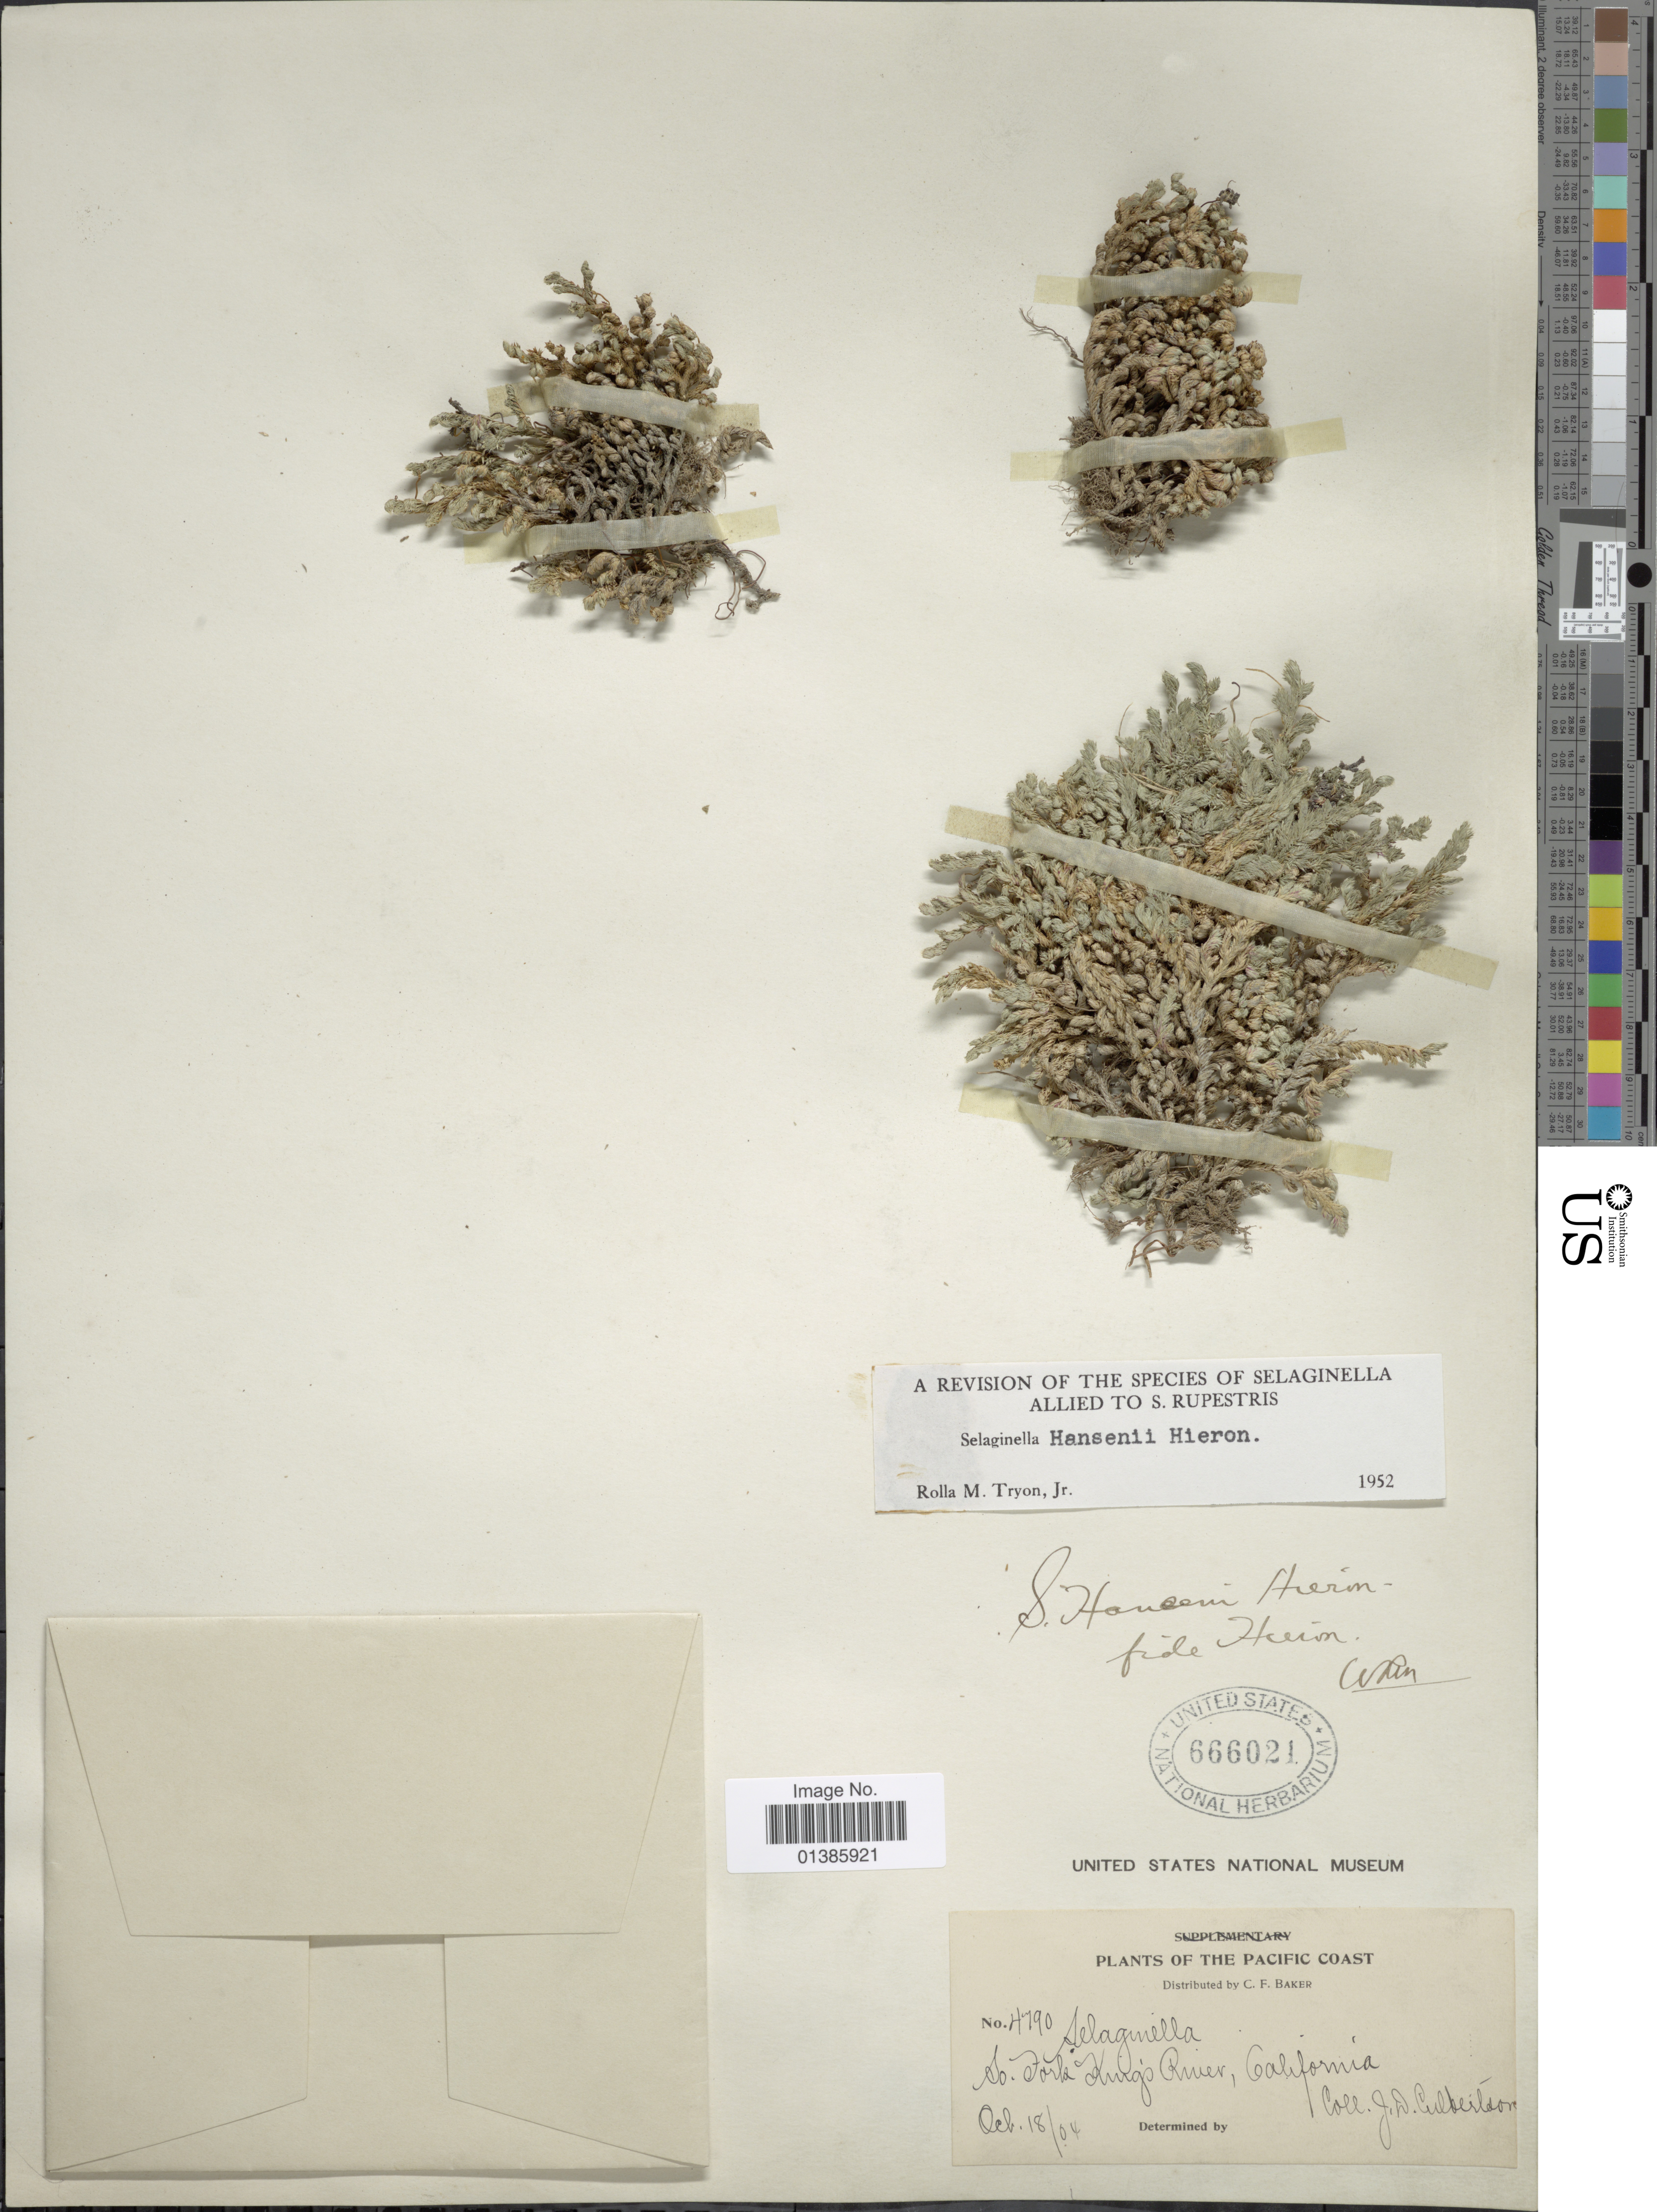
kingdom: Plantae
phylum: Tracheophyta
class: Lycopodiopsida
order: Selaginellales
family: Selaginellaceae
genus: Selaginella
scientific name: Selaginella hansenii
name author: Hieron.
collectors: J. Culbertson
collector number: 4790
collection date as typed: Transcribed d/m/y: 18/10/4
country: United States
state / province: California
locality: Pacific Coast. So. Fork King's River.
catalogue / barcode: US 666021